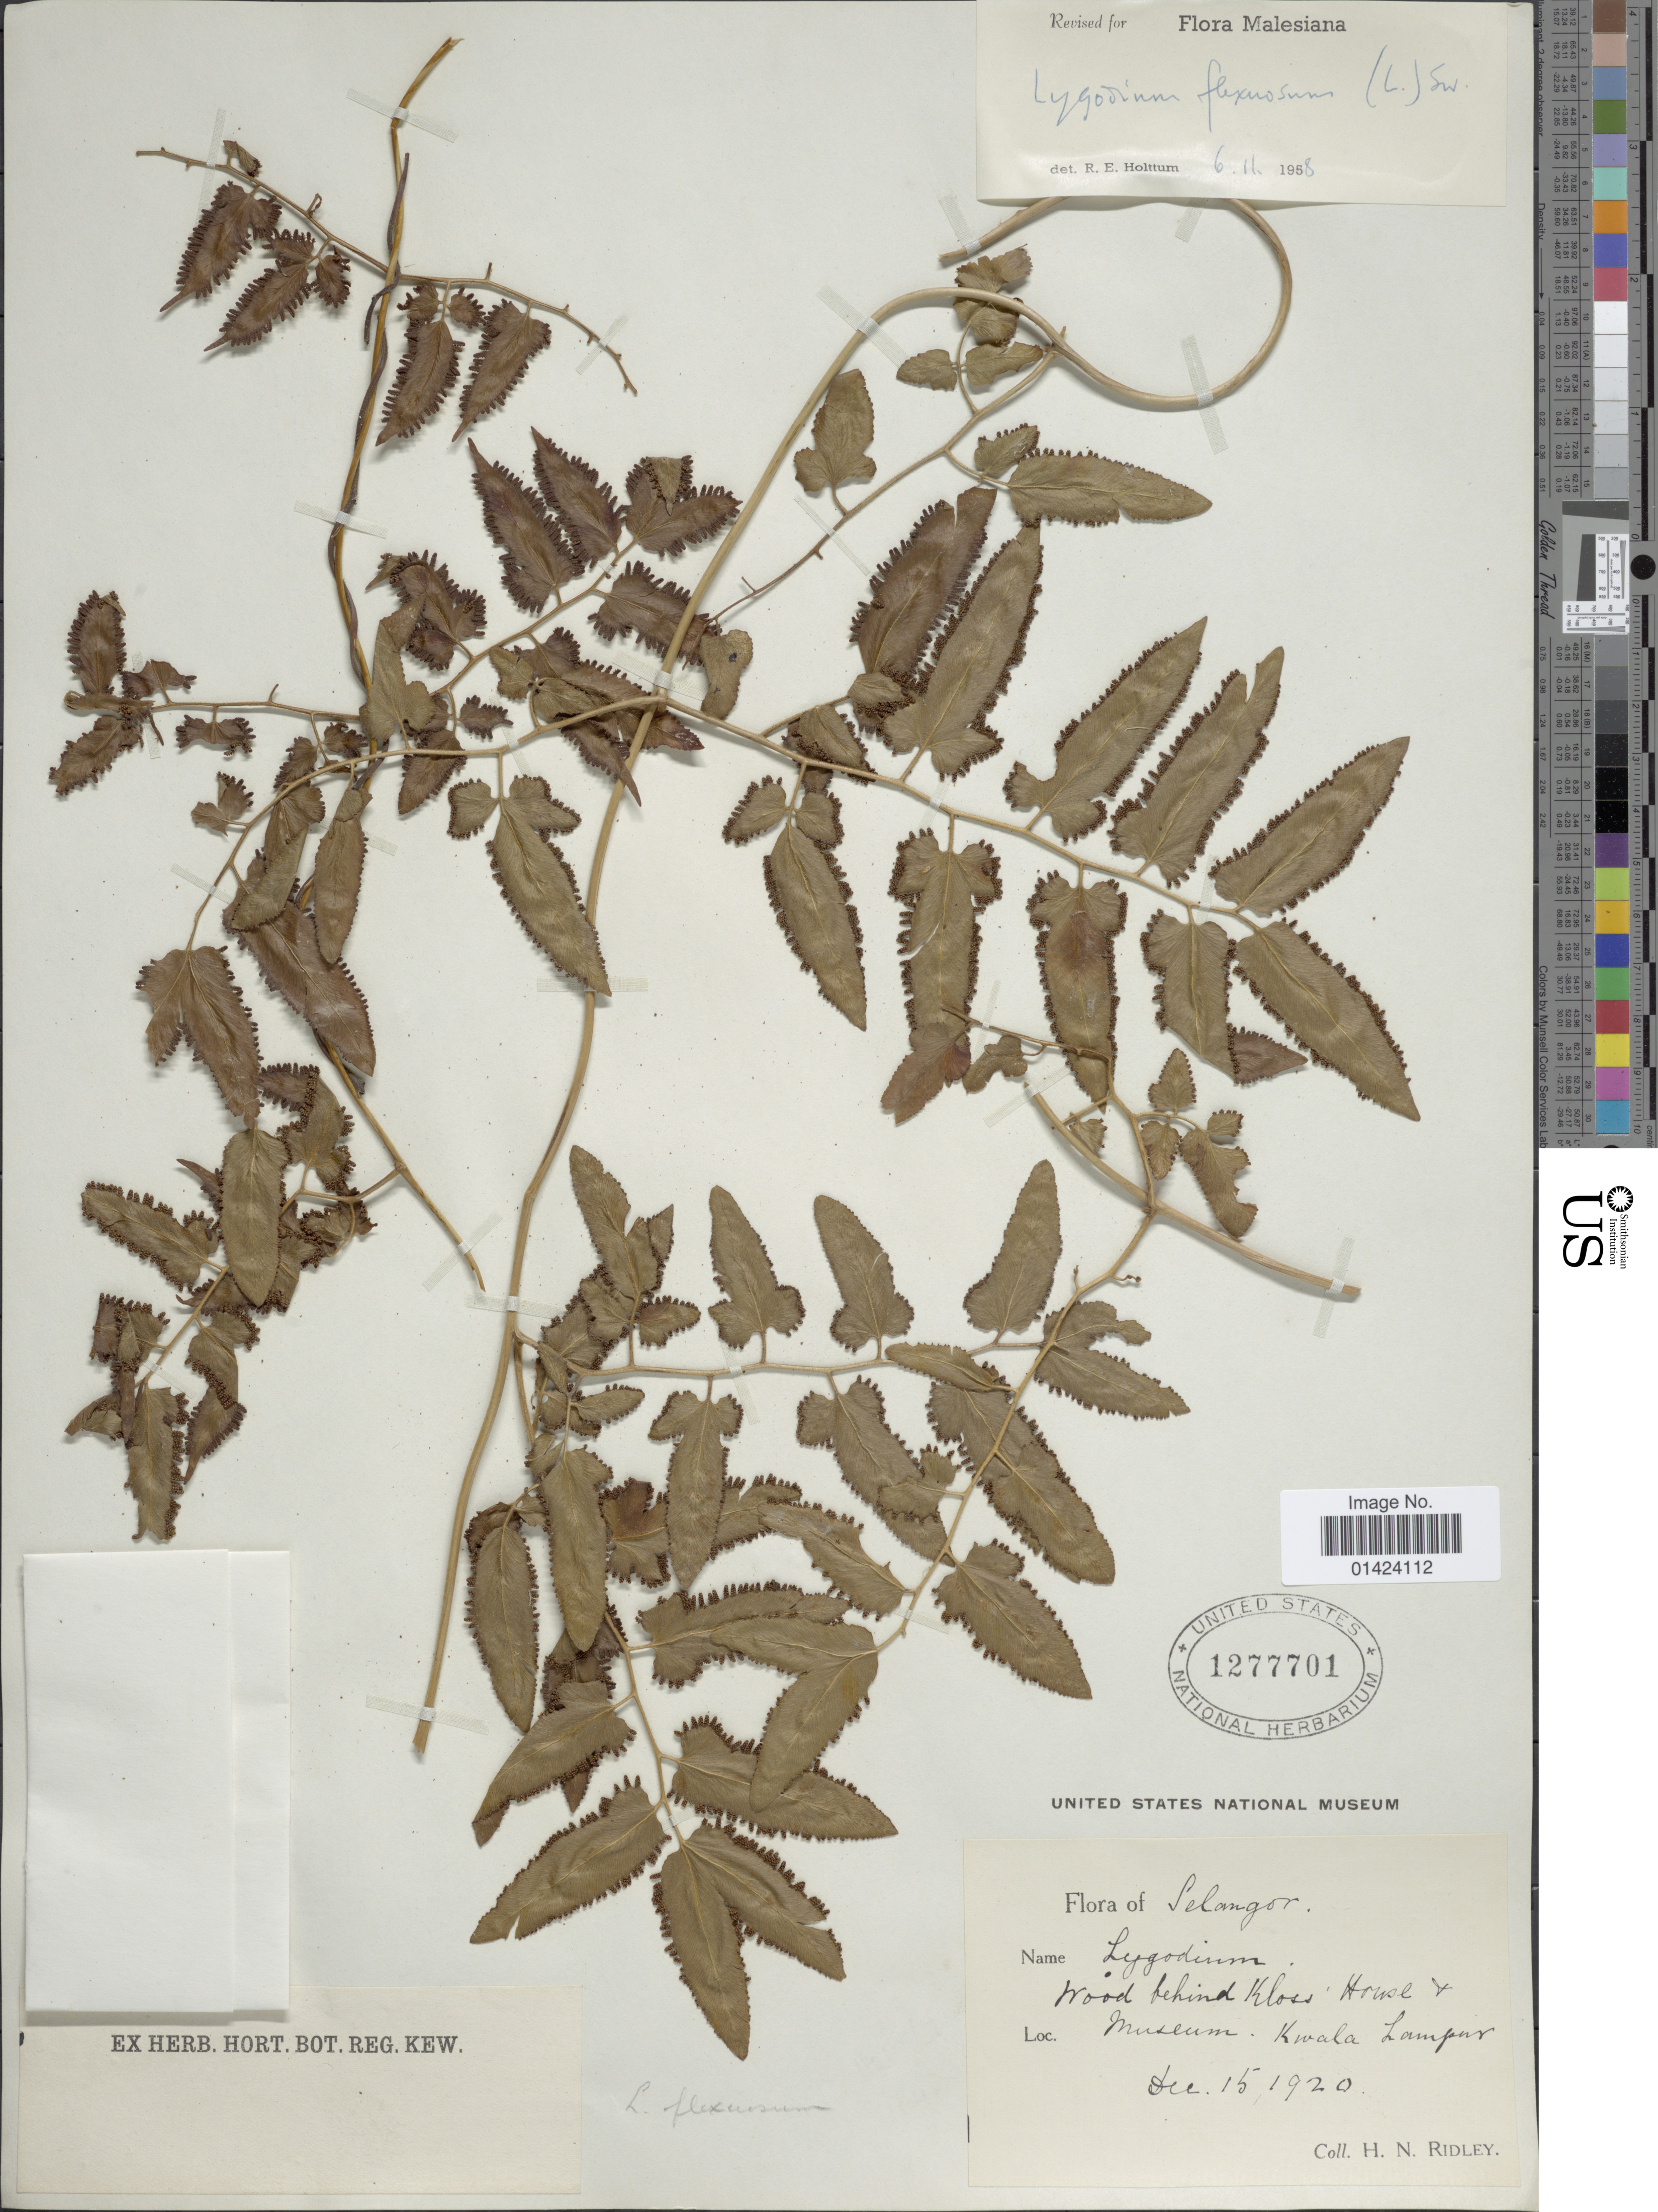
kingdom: Plantae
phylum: Tracheophyta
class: Polypodiopsida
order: Schizaeales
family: Lygodiaceae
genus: Lygodium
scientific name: Lygodium flexuosum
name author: Sw.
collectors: H. N. Ridley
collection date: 1920-12-15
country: Malaysia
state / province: Selangor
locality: Wood behind Kloss Hruse & Museum, Kwala Lumpur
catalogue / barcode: US 1277701